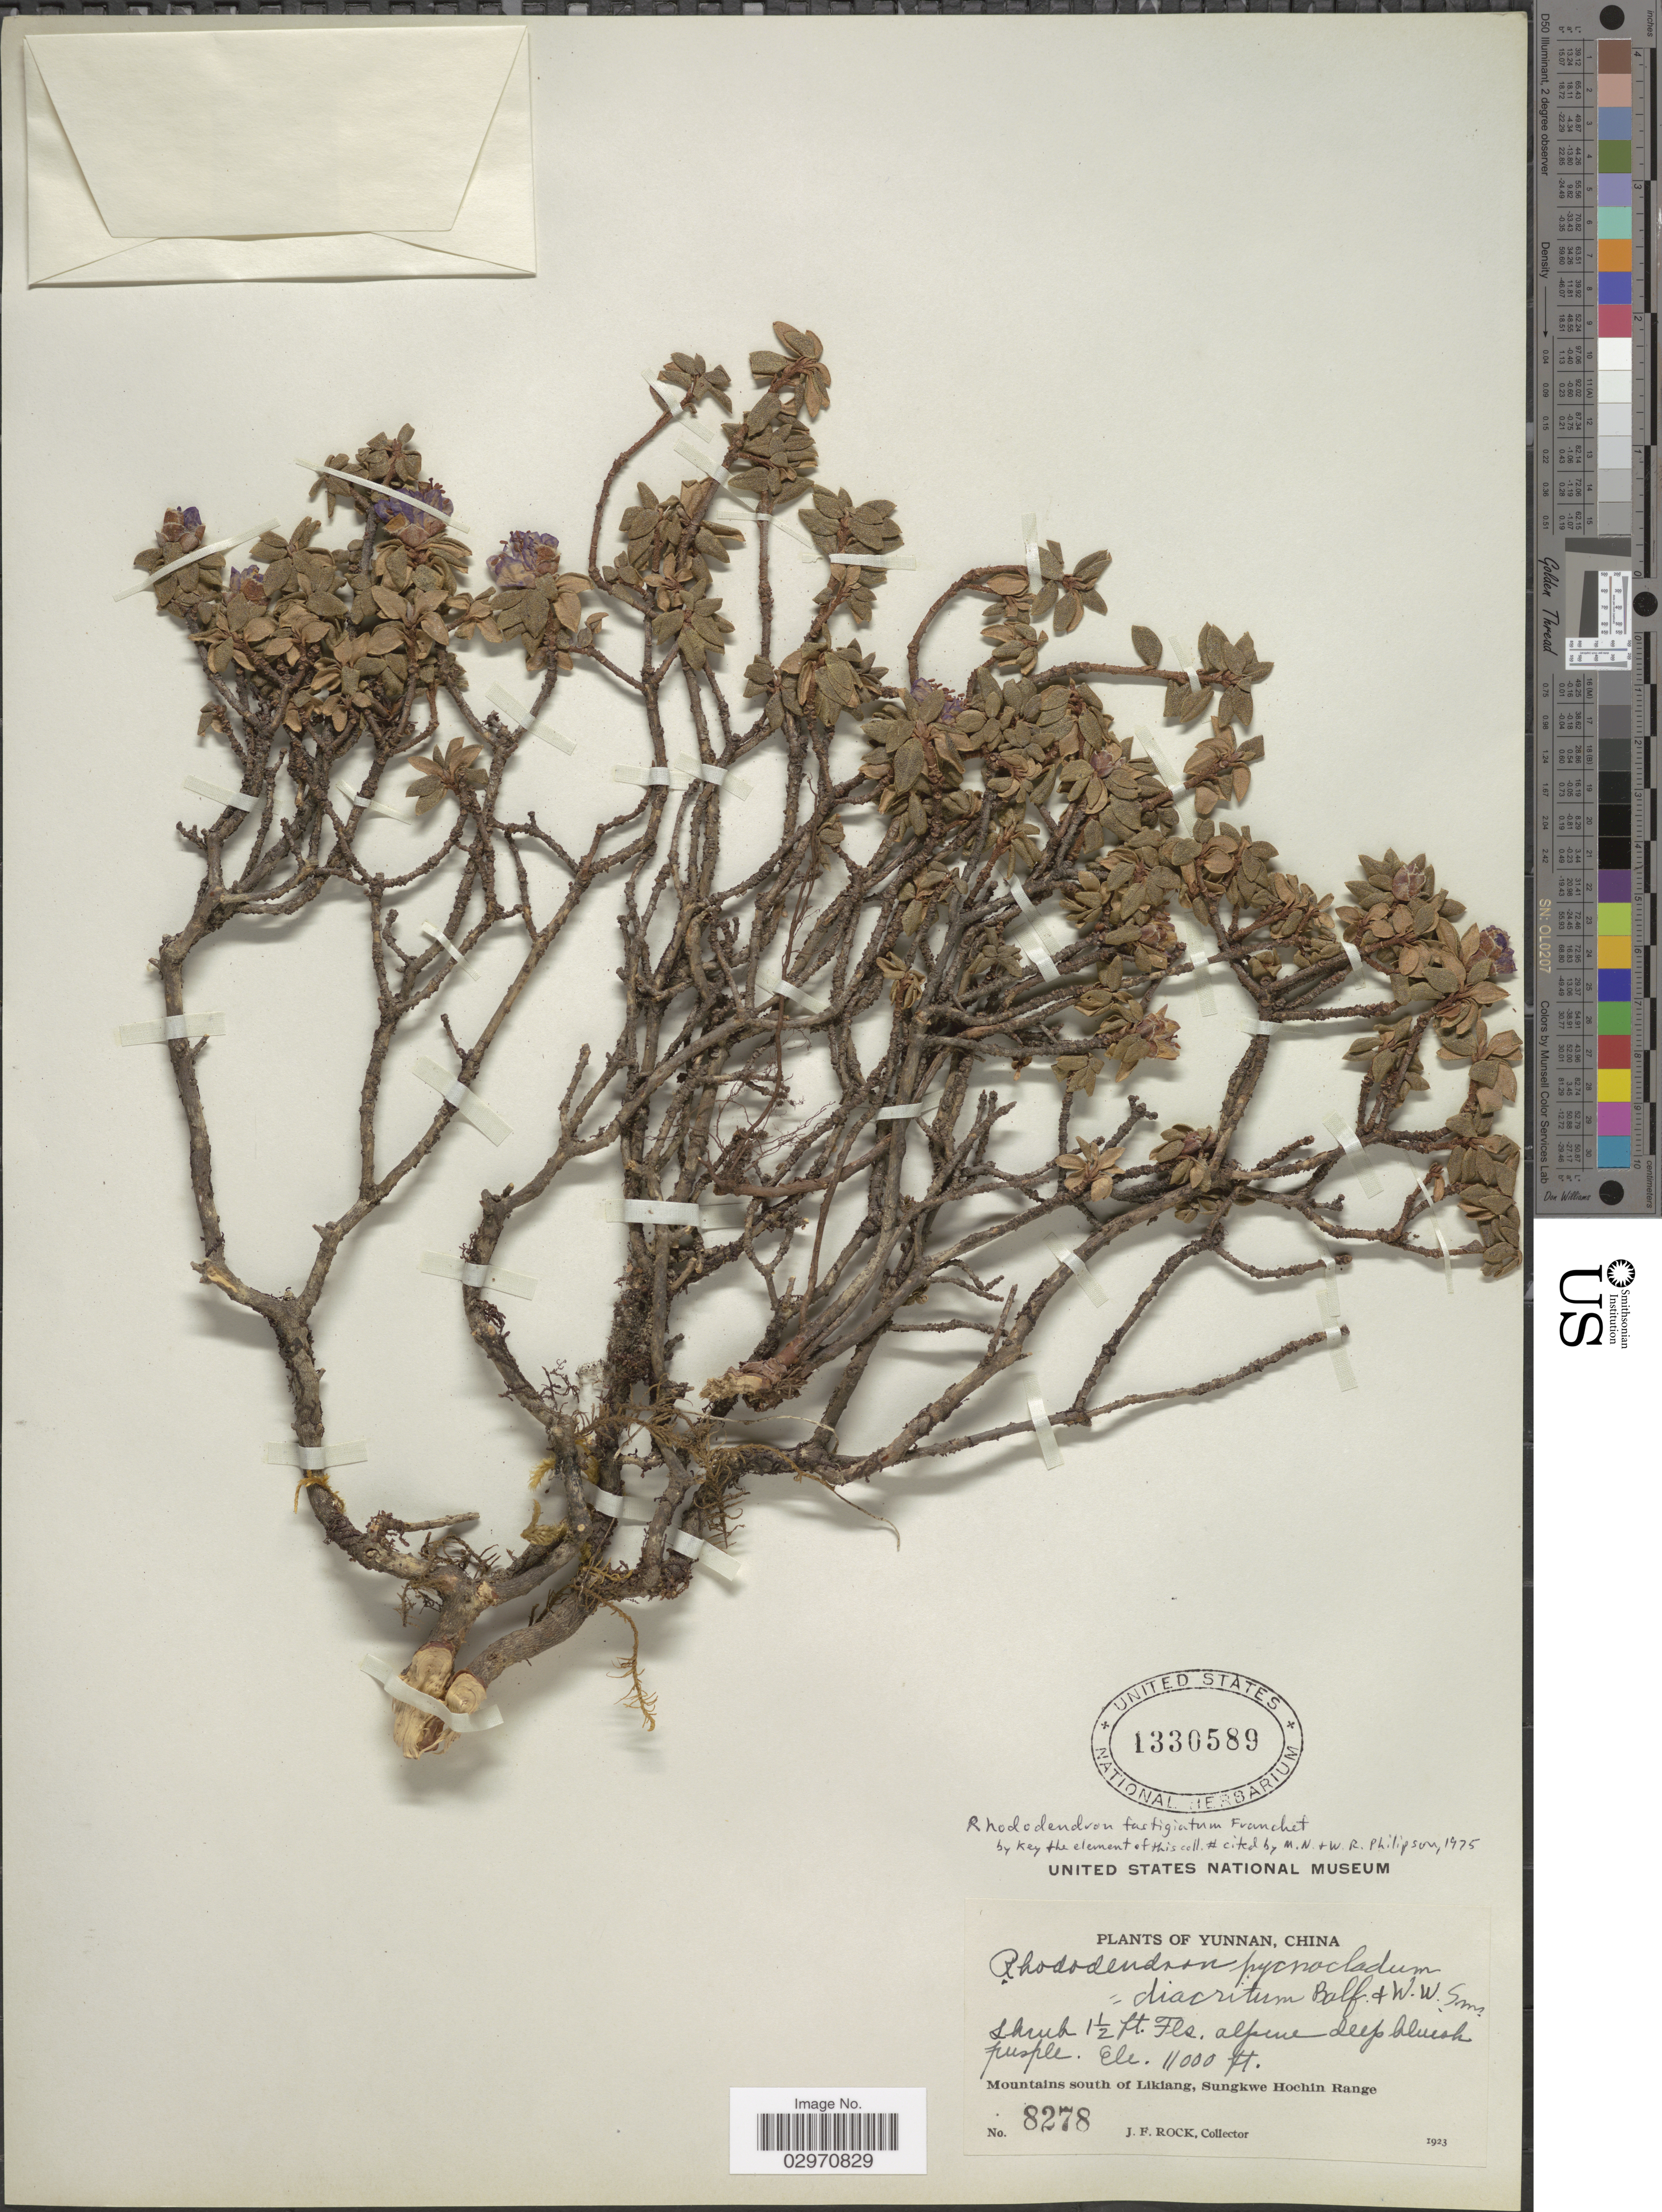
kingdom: Plantae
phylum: Tracheophyta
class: Magnoliopsida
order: Ericales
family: Ericaceae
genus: Rhododendron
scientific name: Rhododendron fastigiatum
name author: Franch.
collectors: J. Rock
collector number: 8278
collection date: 1923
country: China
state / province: Yunnan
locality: Mountains south of likiang, Sungkwe Hochin Range.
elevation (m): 3353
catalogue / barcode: US 1330589